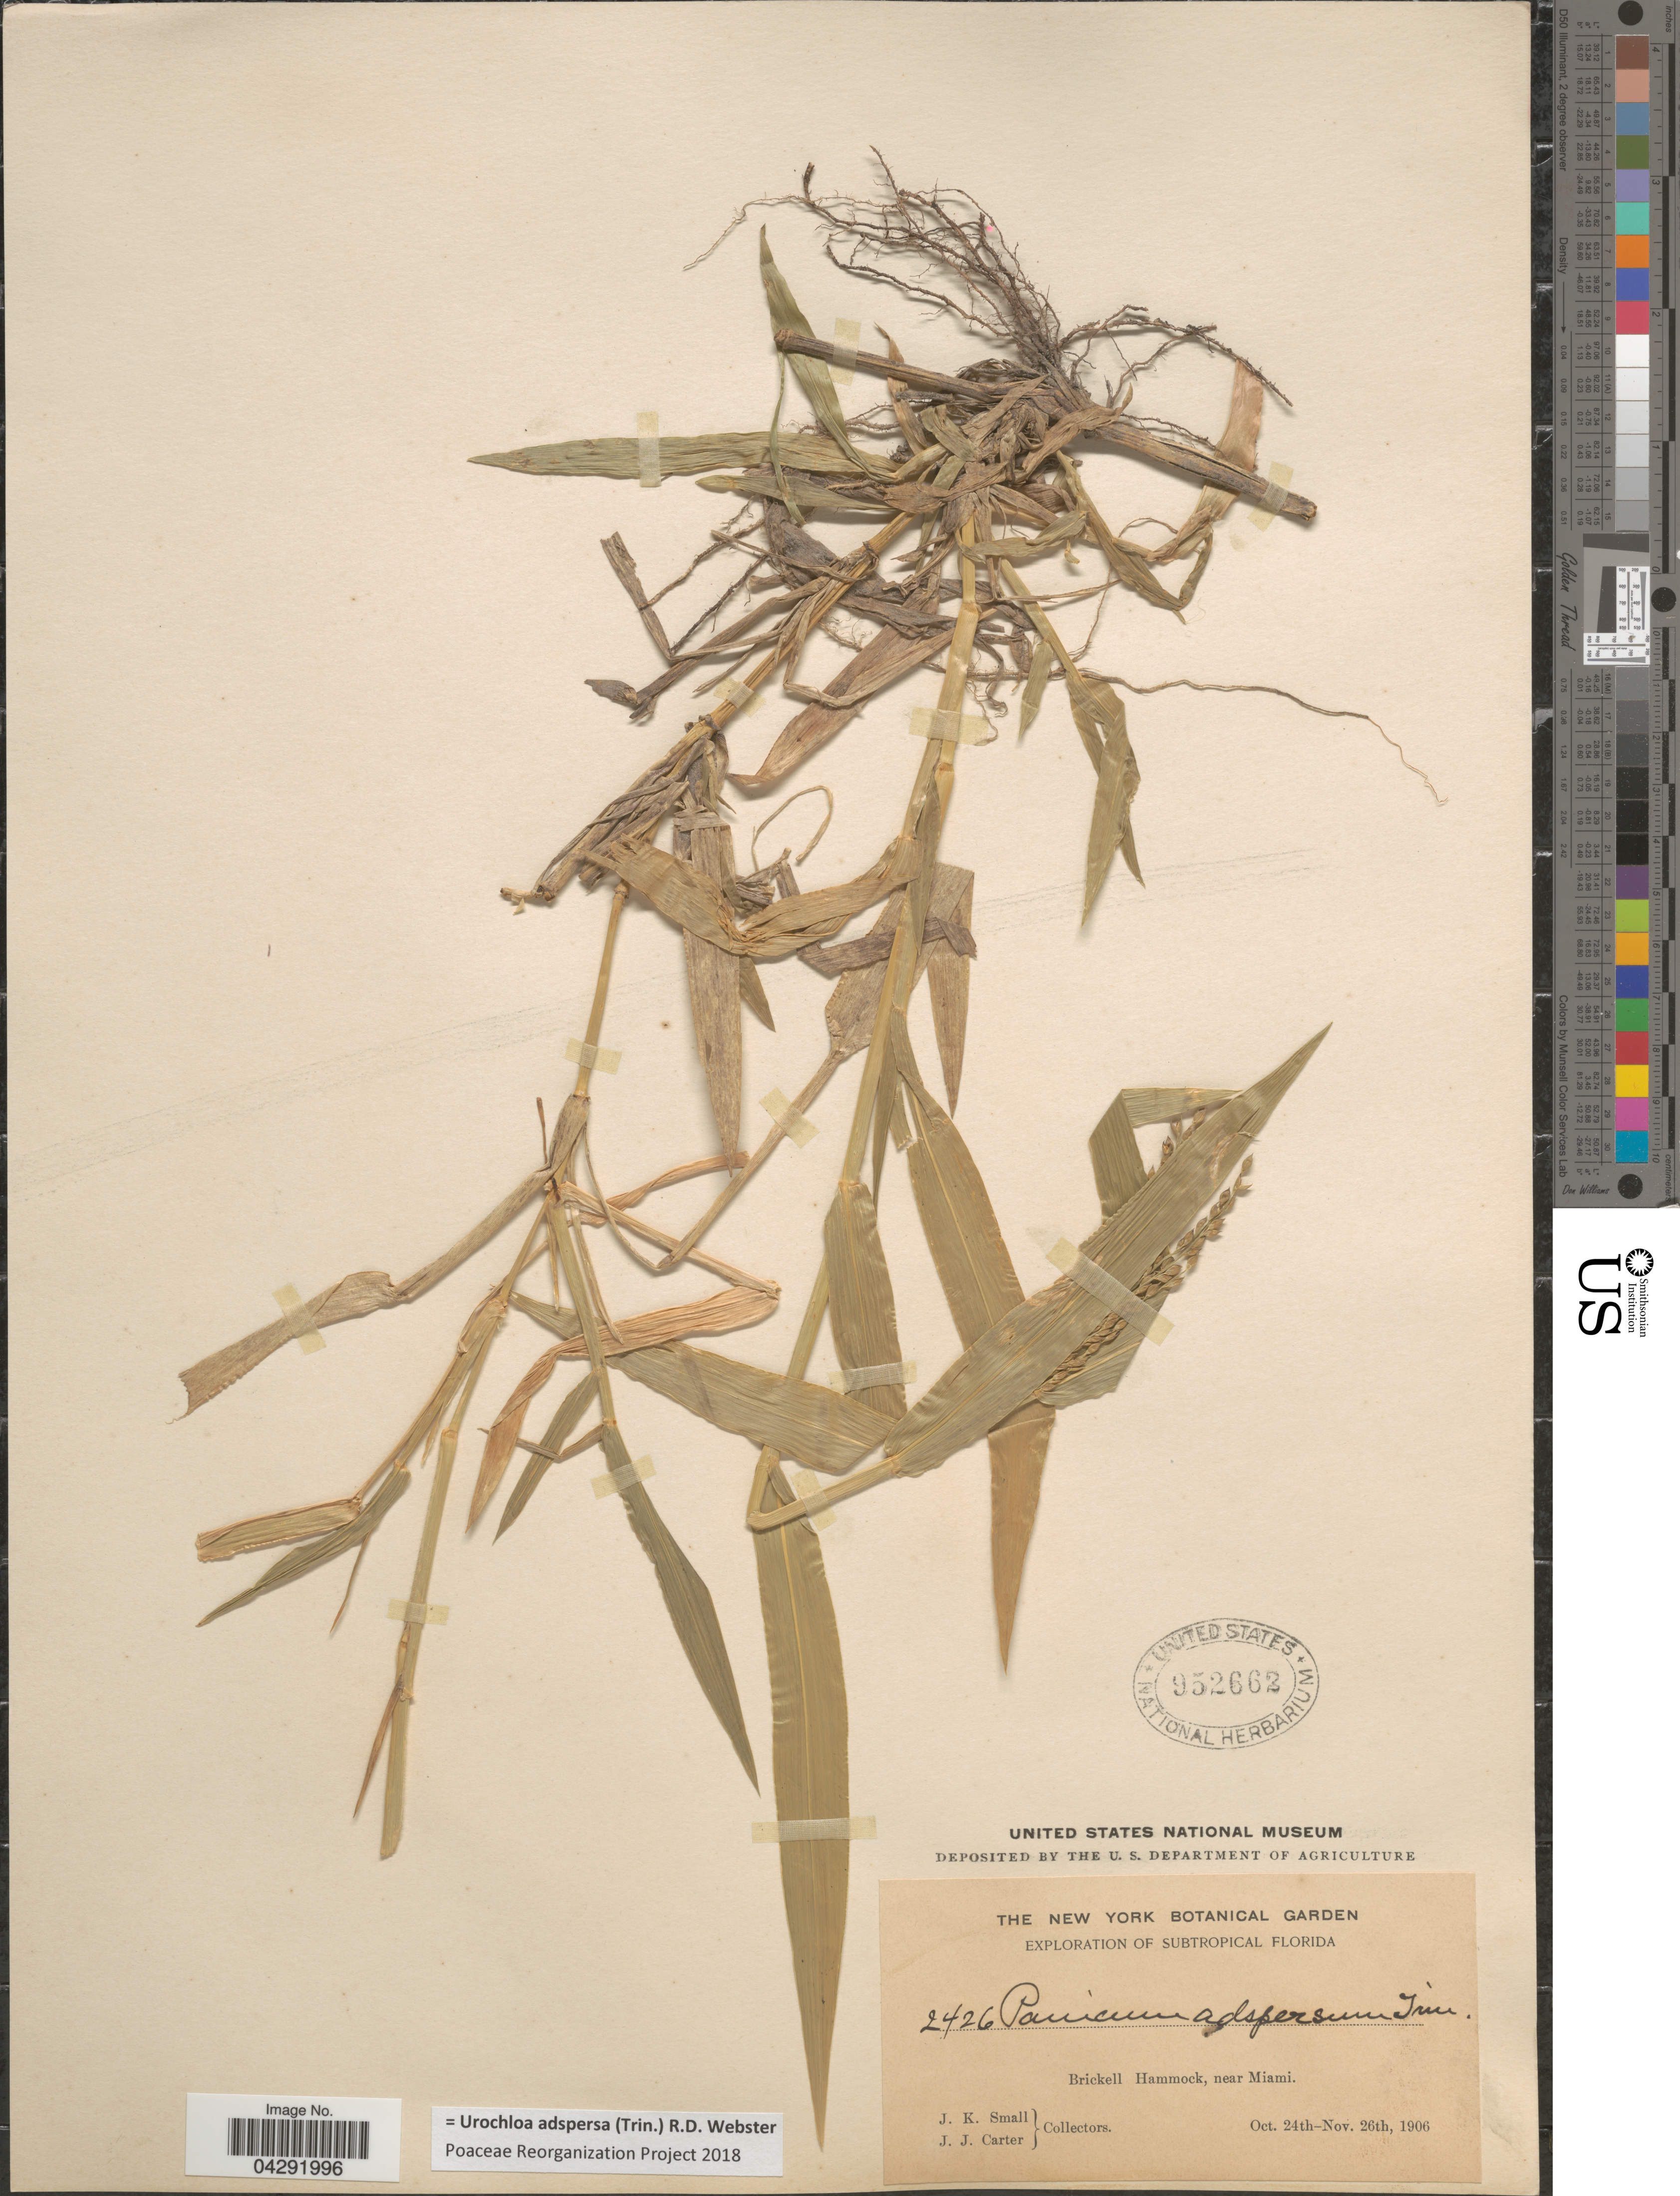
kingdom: Plantae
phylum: Tracheophyta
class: Liliopsida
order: Poales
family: Poaceae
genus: Urochloa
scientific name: Urochloa adspersa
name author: (Trin.) R.D. Webster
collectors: J. K. Small & J. Carter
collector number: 2426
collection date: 1906-10-24/1906-11-26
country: United States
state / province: Florida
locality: Exploration of Subtropical Florida. Brickell Hammock, near Miami.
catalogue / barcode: US 952662